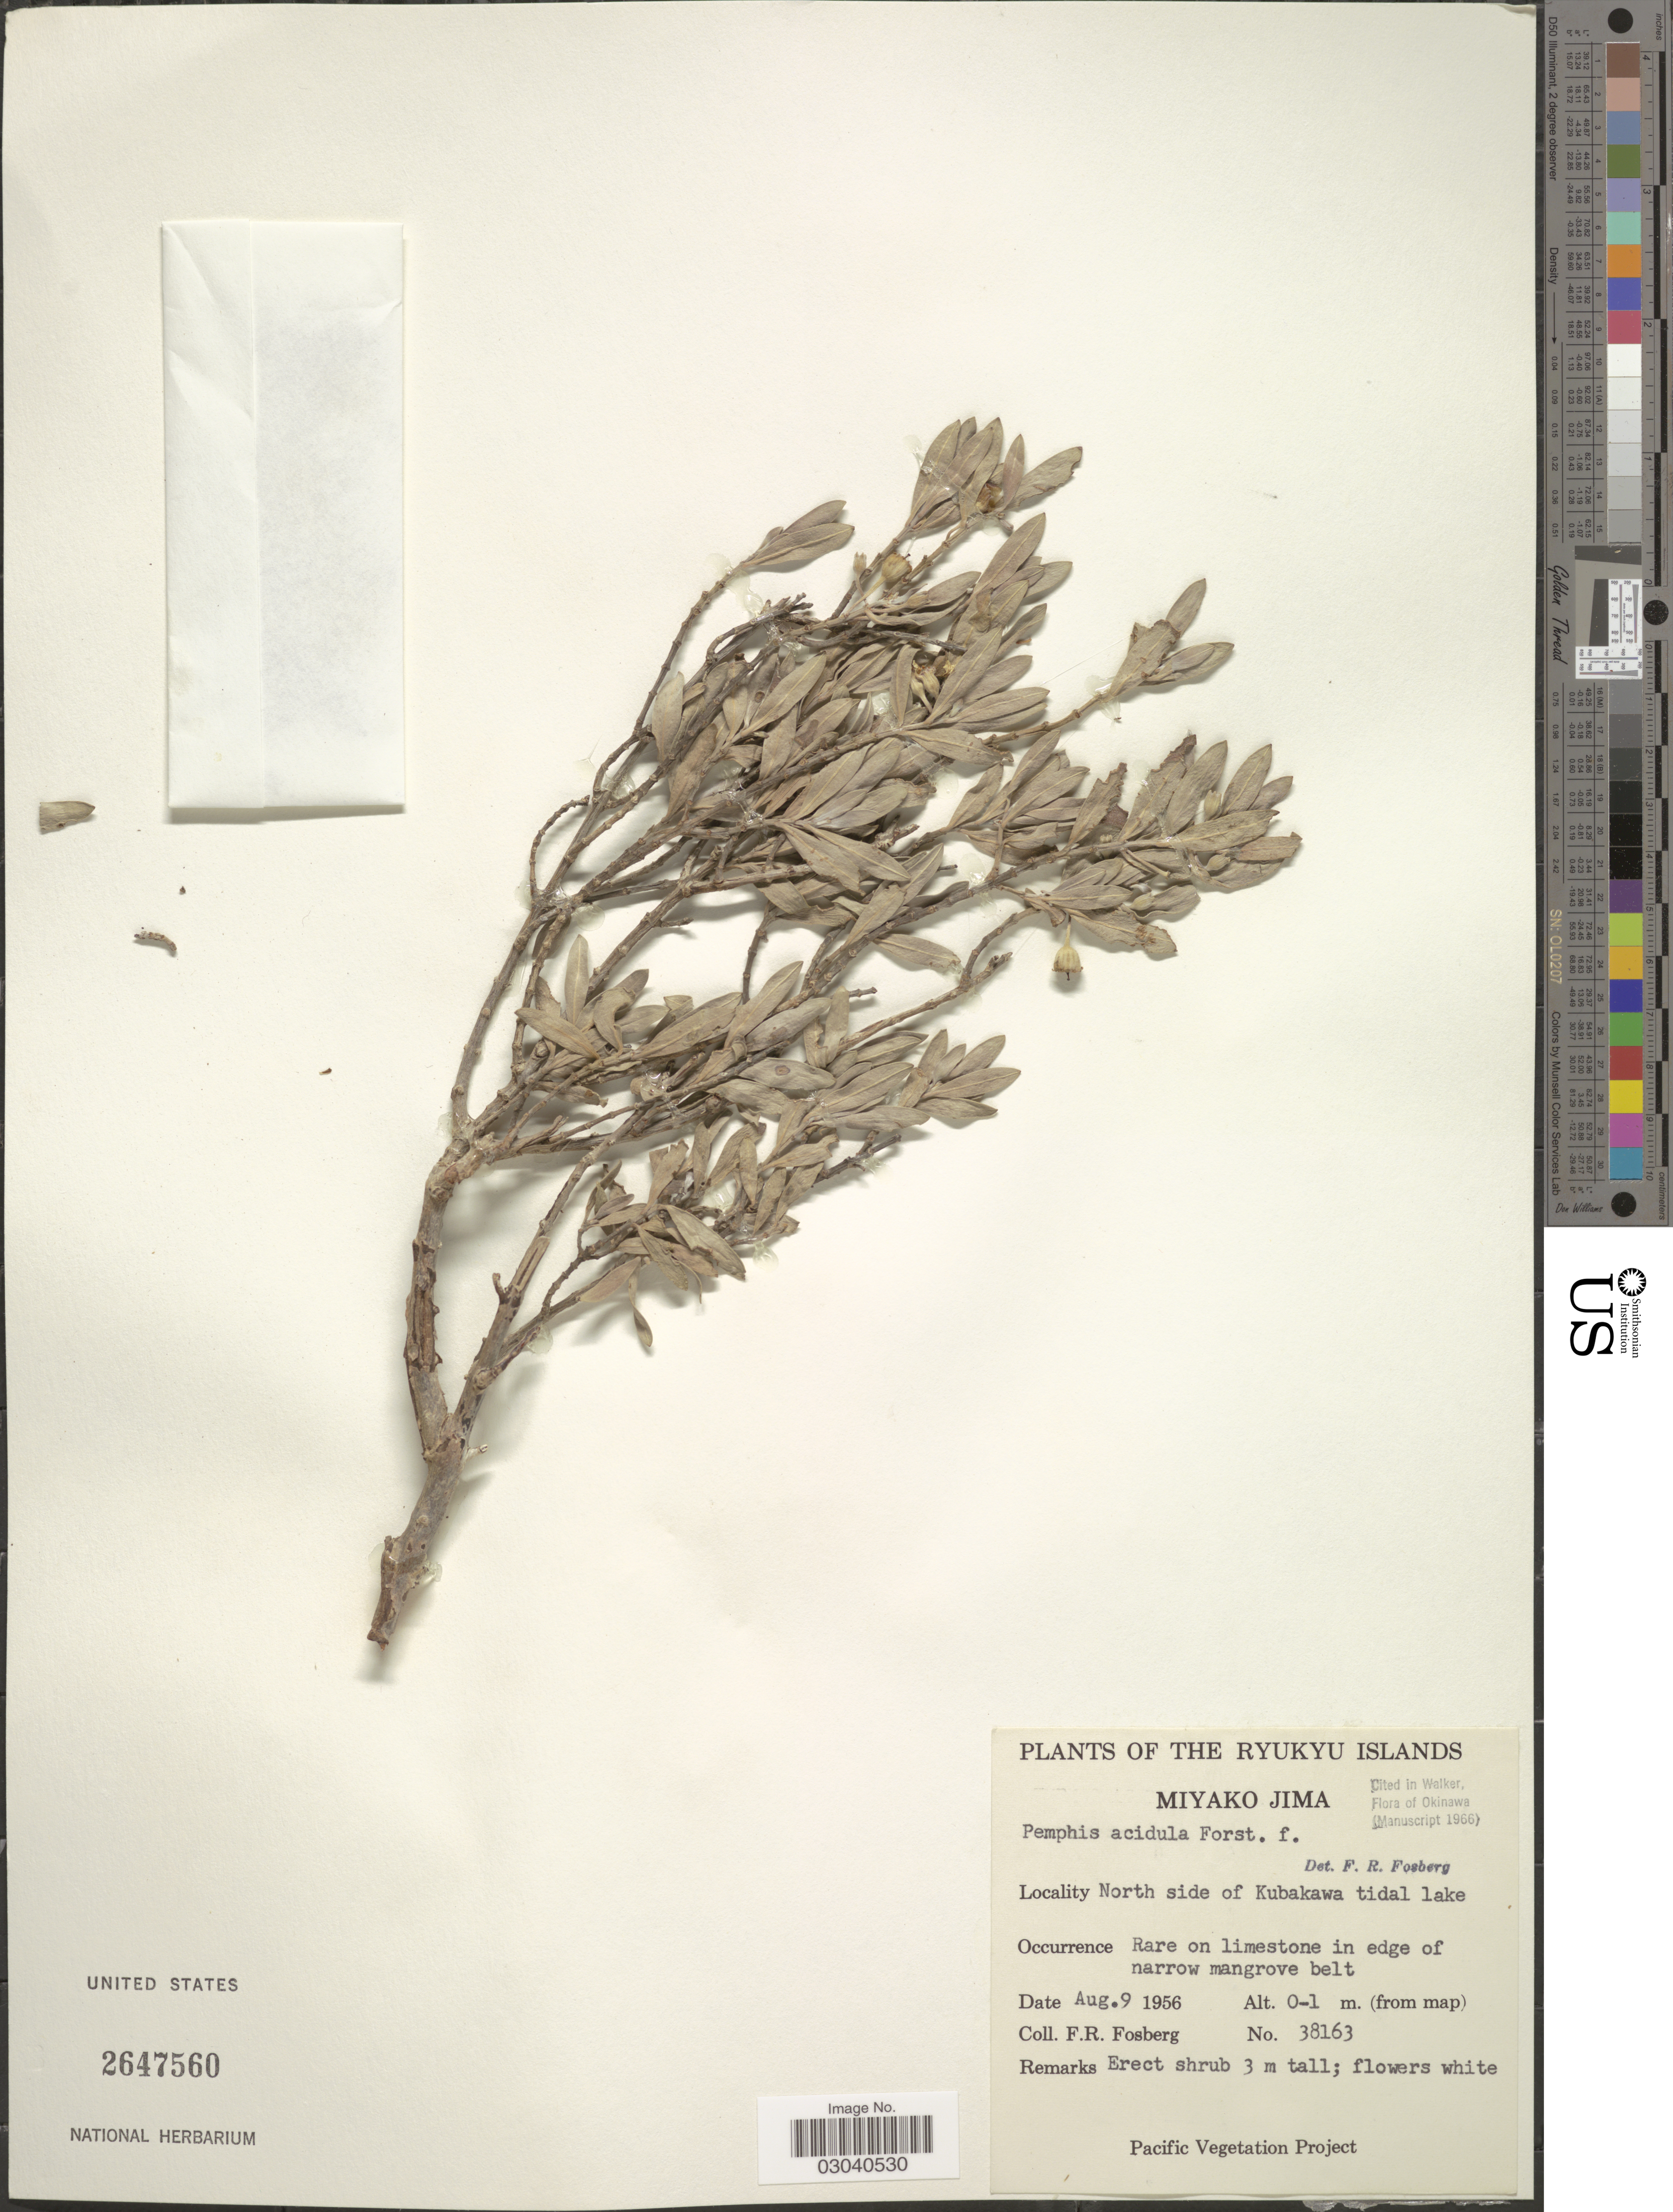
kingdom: Plantae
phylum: Tracheophyta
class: Magnoliopsida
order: Myrtales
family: Lythraceae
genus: Pemphis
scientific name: Pemphis acidula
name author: J.R. Forst. & G. Forst.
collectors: F. R. Fosberg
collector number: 38163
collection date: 1956-08-09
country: Japan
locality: Ryukyu Islands. Miyako Jima. North side of Kubakawa tidal lake.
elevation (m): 0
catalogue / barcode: US 2647560